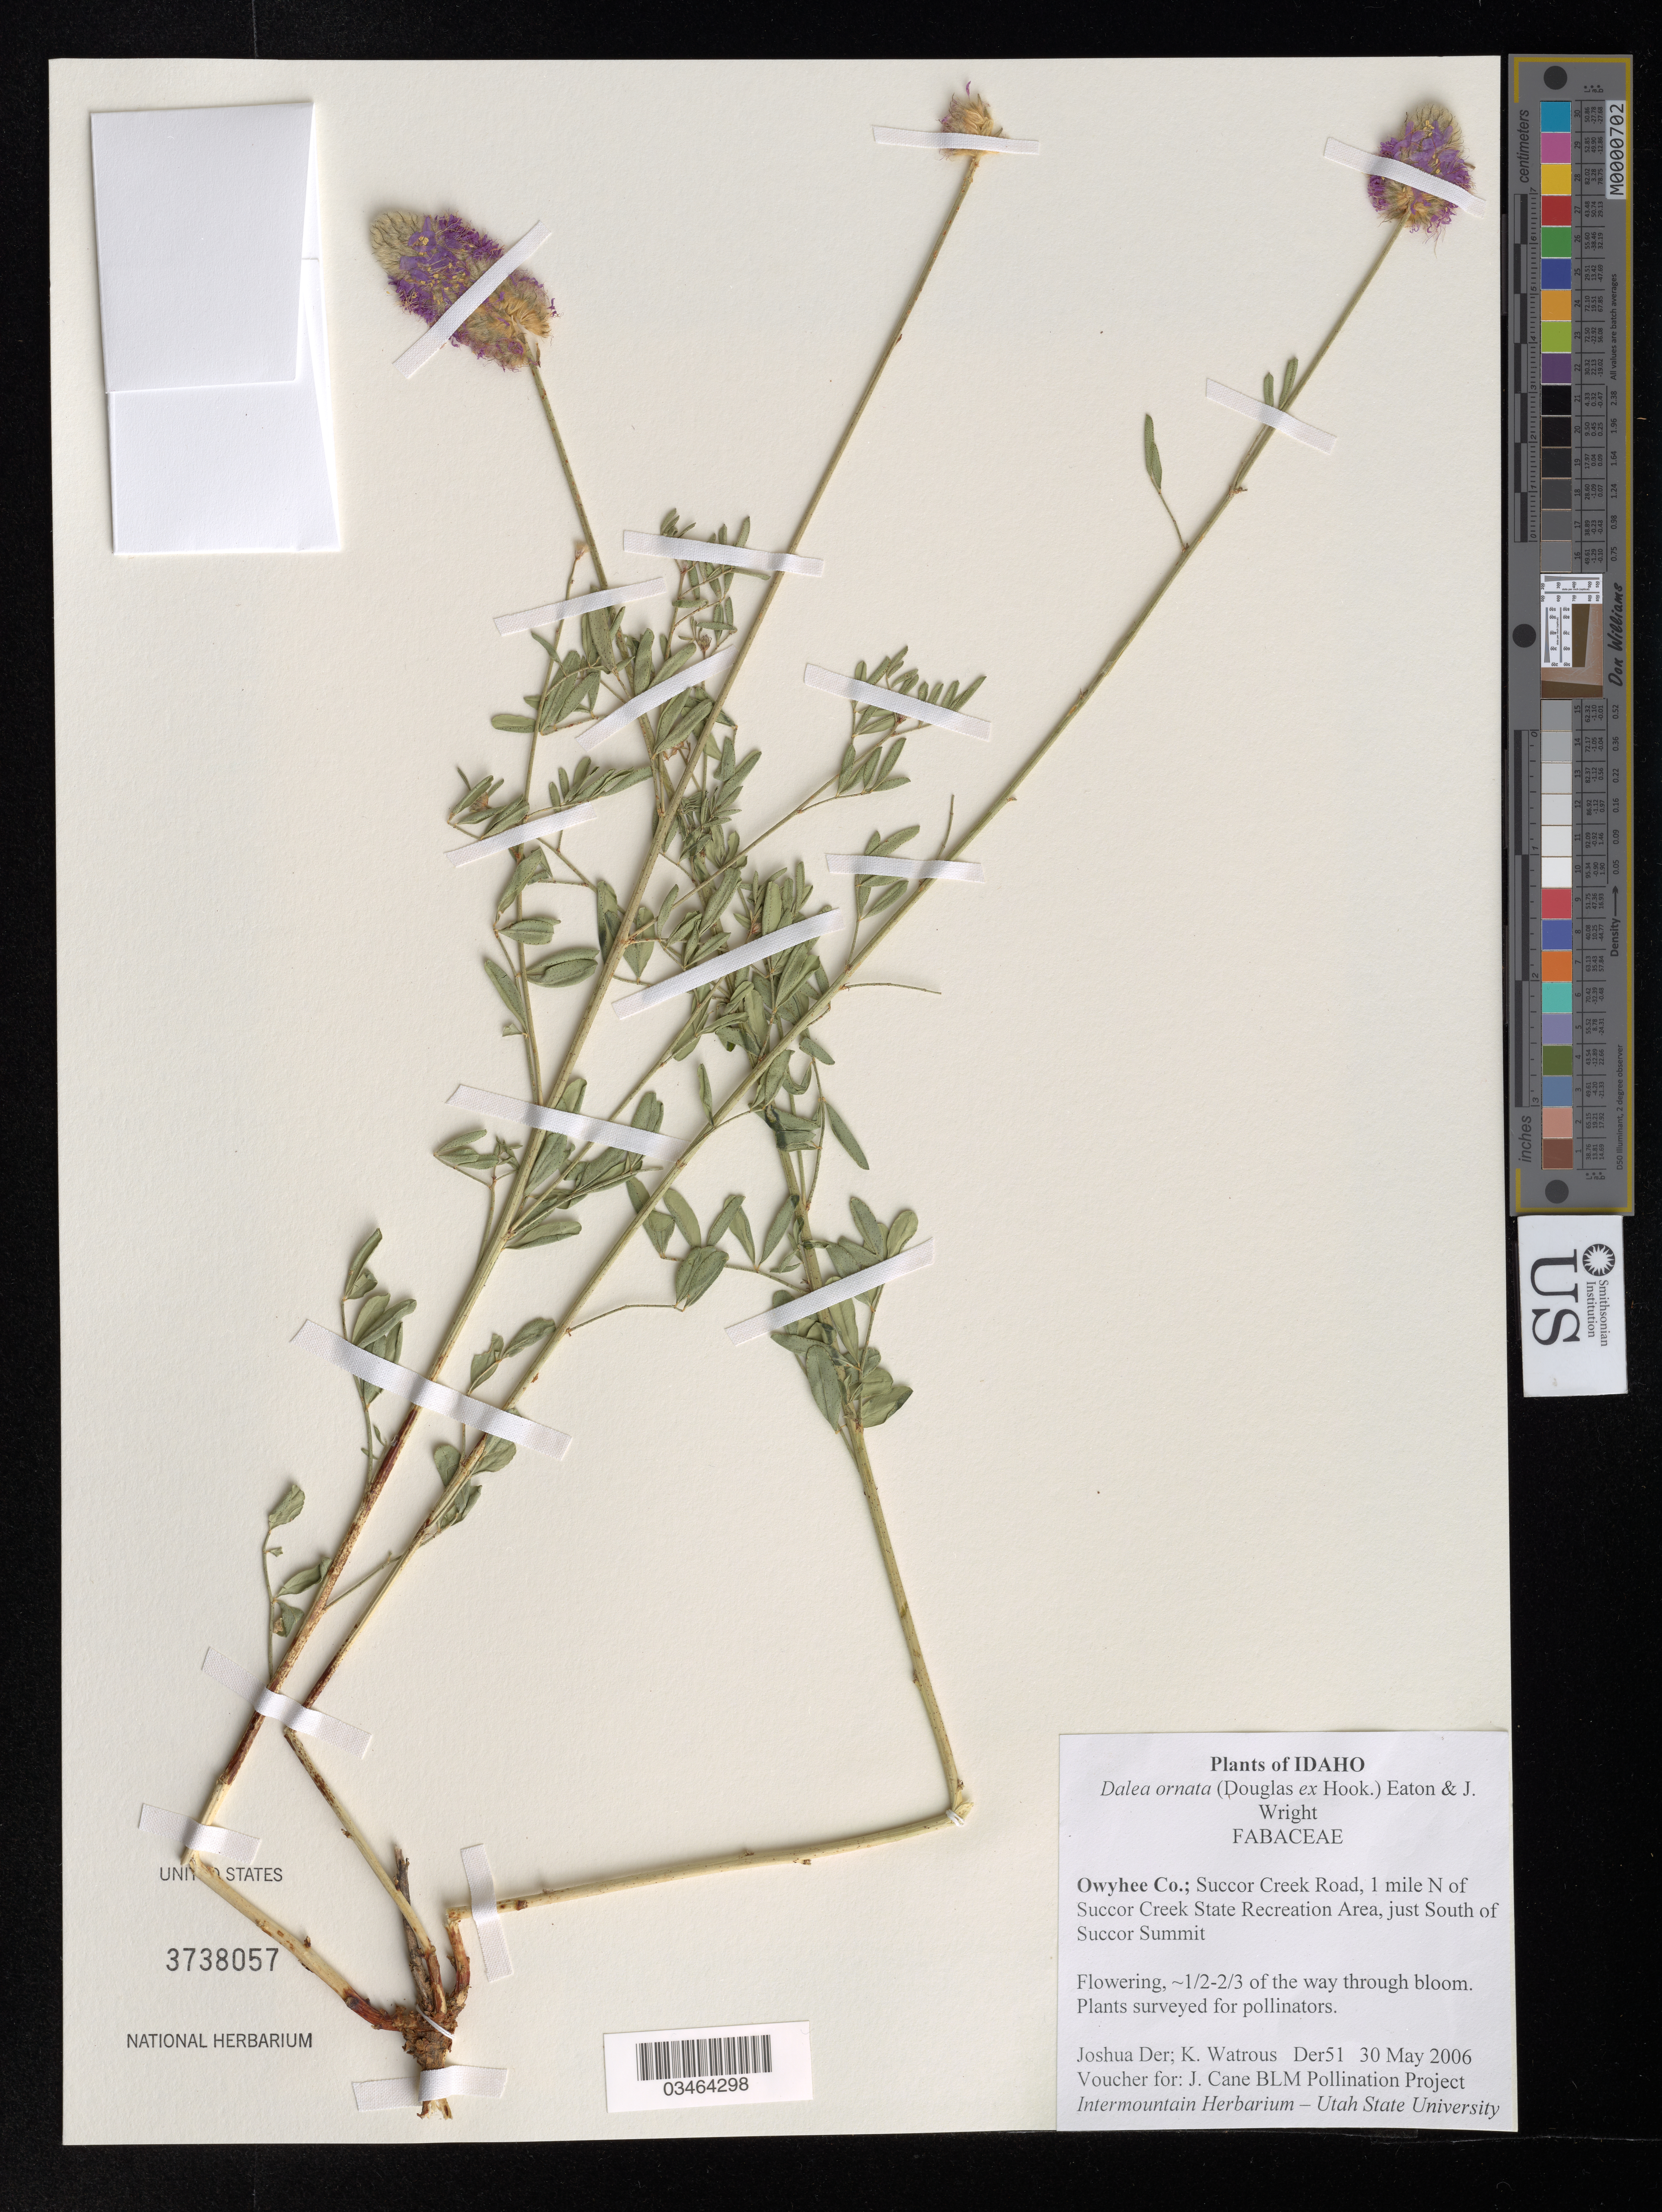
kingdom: Plantae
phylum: Tracheophyta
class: Magnoliopsida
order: Fabales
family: Fabaceae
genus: Dalea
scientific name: Dalea ornata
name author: (Hook.) Eaton & Wright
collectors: J. Der & k. Watrous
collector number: Der51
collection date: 2006-05-30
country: United States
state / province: Idaho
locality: Owyhee Co.; Succor Creek Road, 1 mile N of Succor Creek State Recreation Area, just South of Succor Summit.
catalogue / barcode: US 3738057